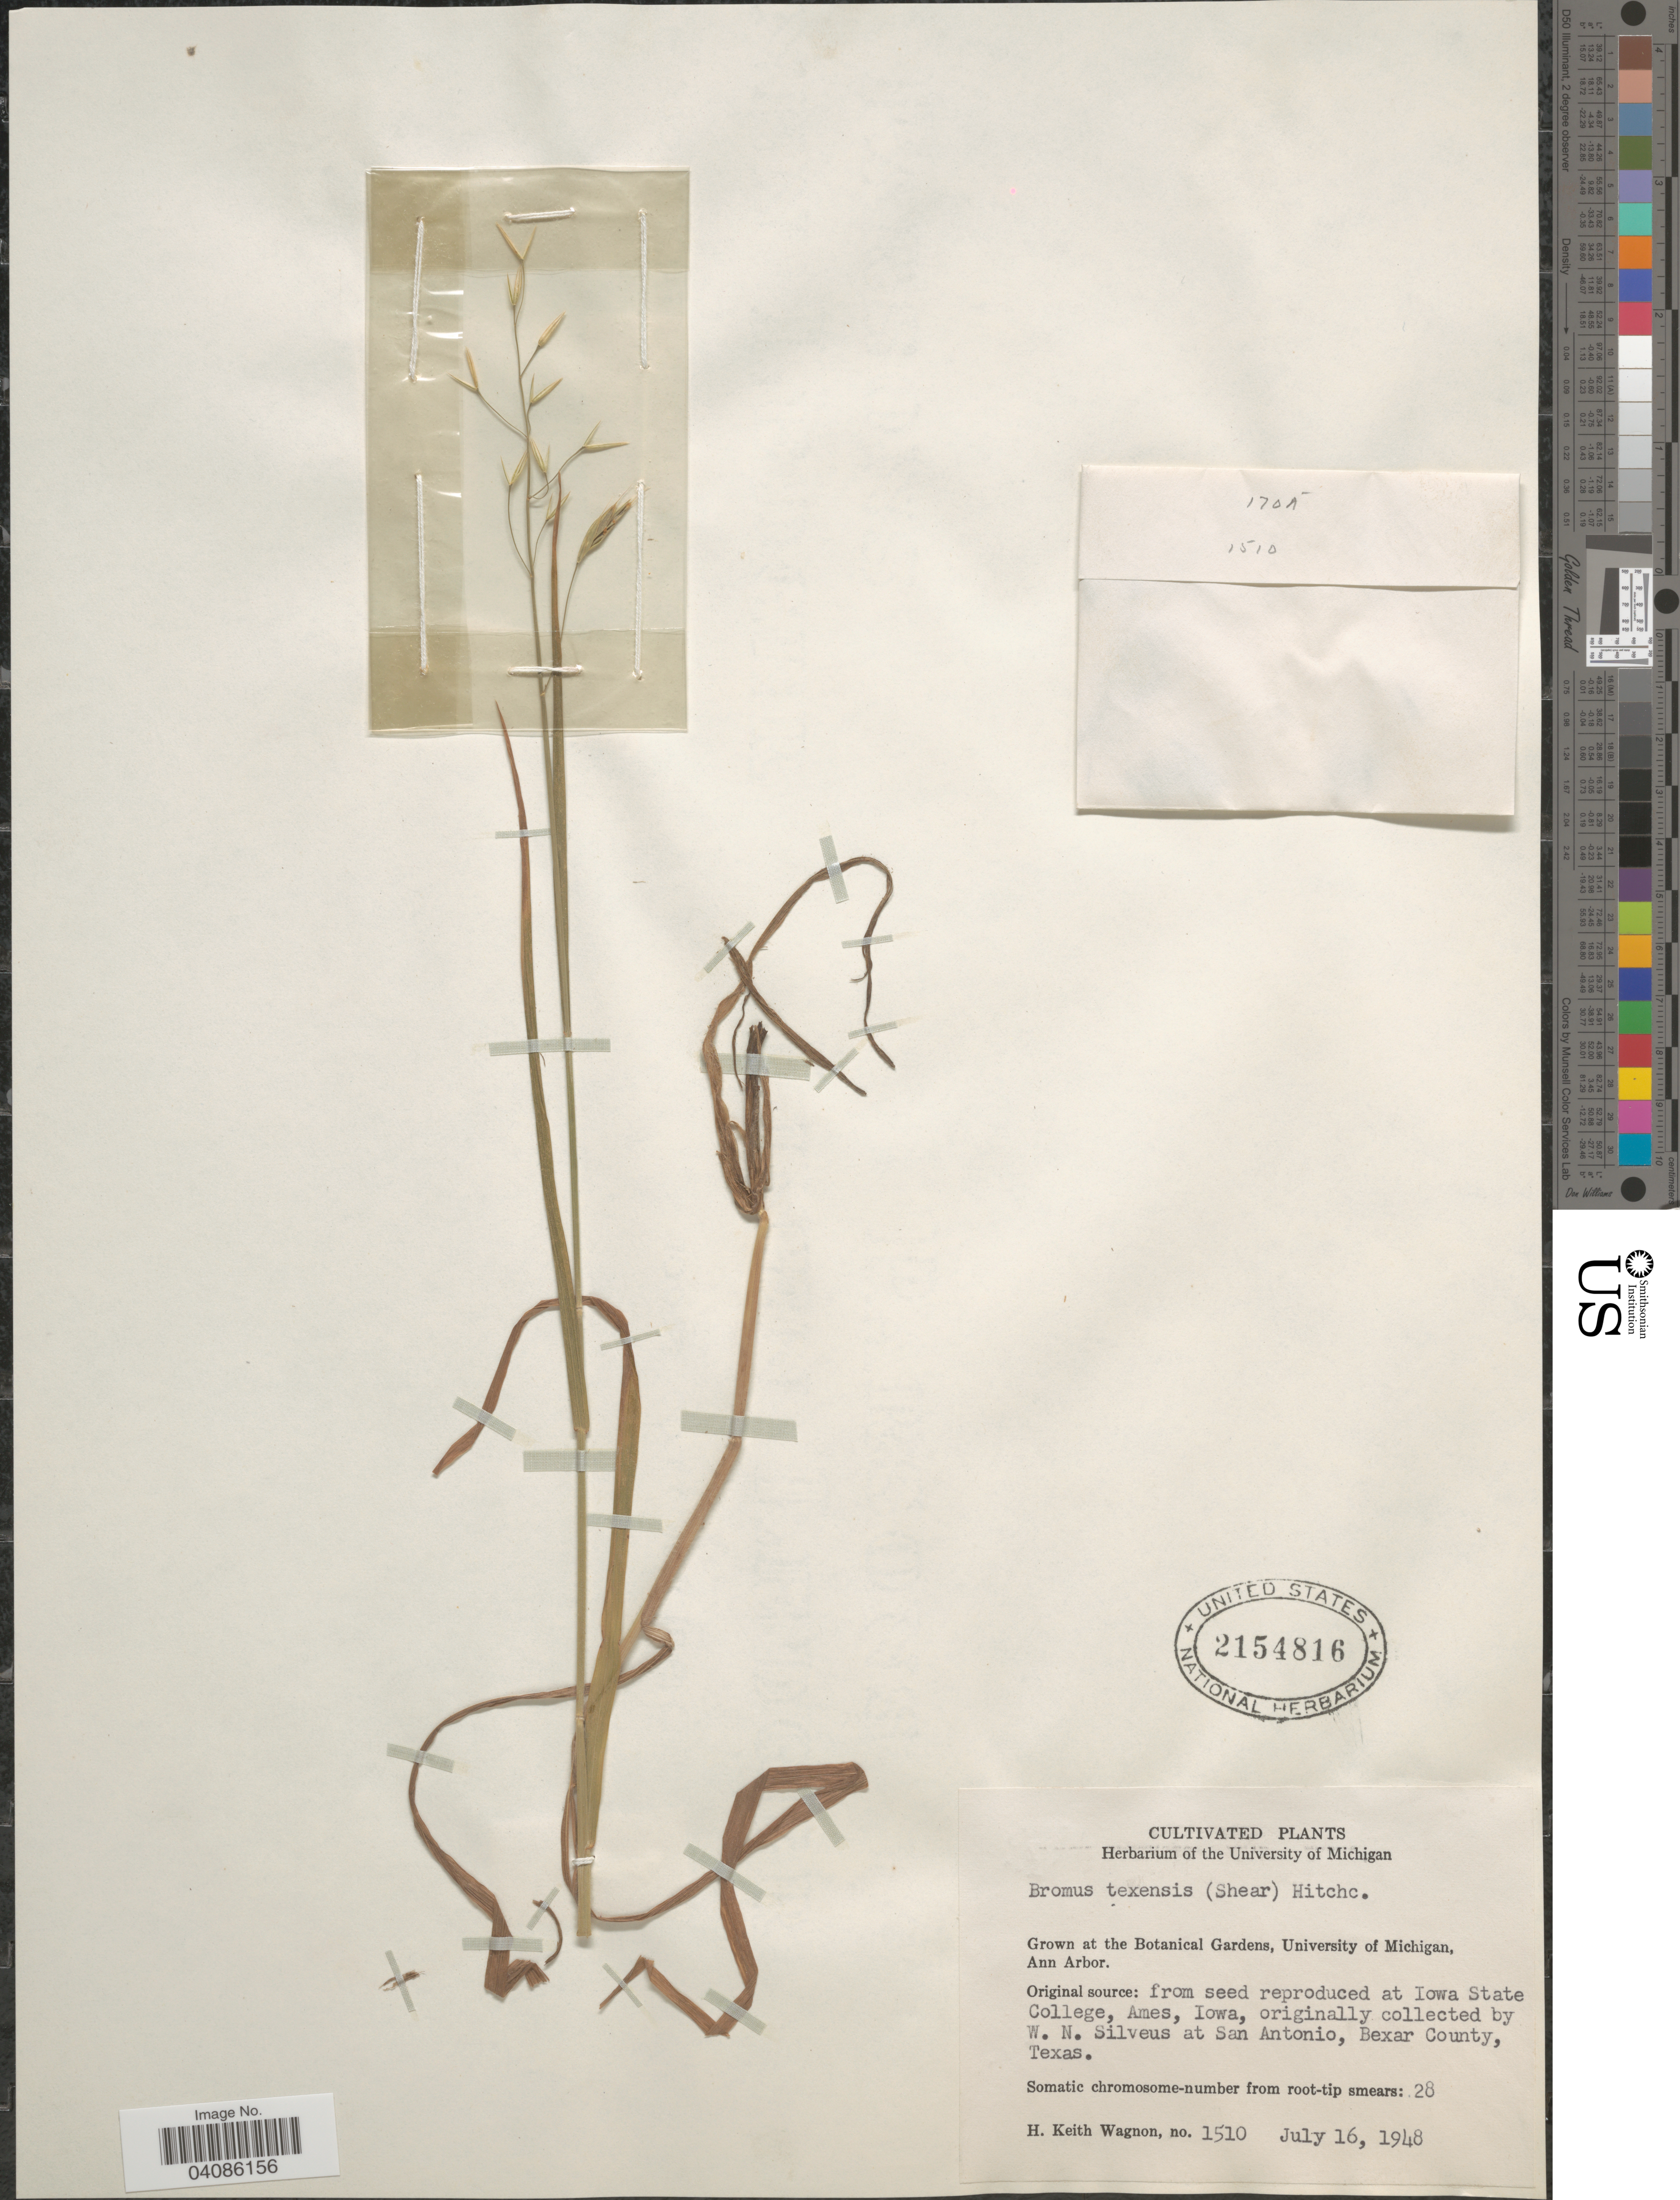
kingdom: Plantae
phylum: Tracheophyta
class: Liliopsida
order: Poales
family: Poaceae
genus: Bromus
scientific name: Bromus texensis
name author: (Shear) Hitchc.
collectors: H. Wagnon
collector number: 1510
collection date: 1948-07-16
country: United States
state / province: Michigan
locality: At the Botanical Gardens, University of Michigan, Ann Arbor.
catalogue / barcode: US 2154816